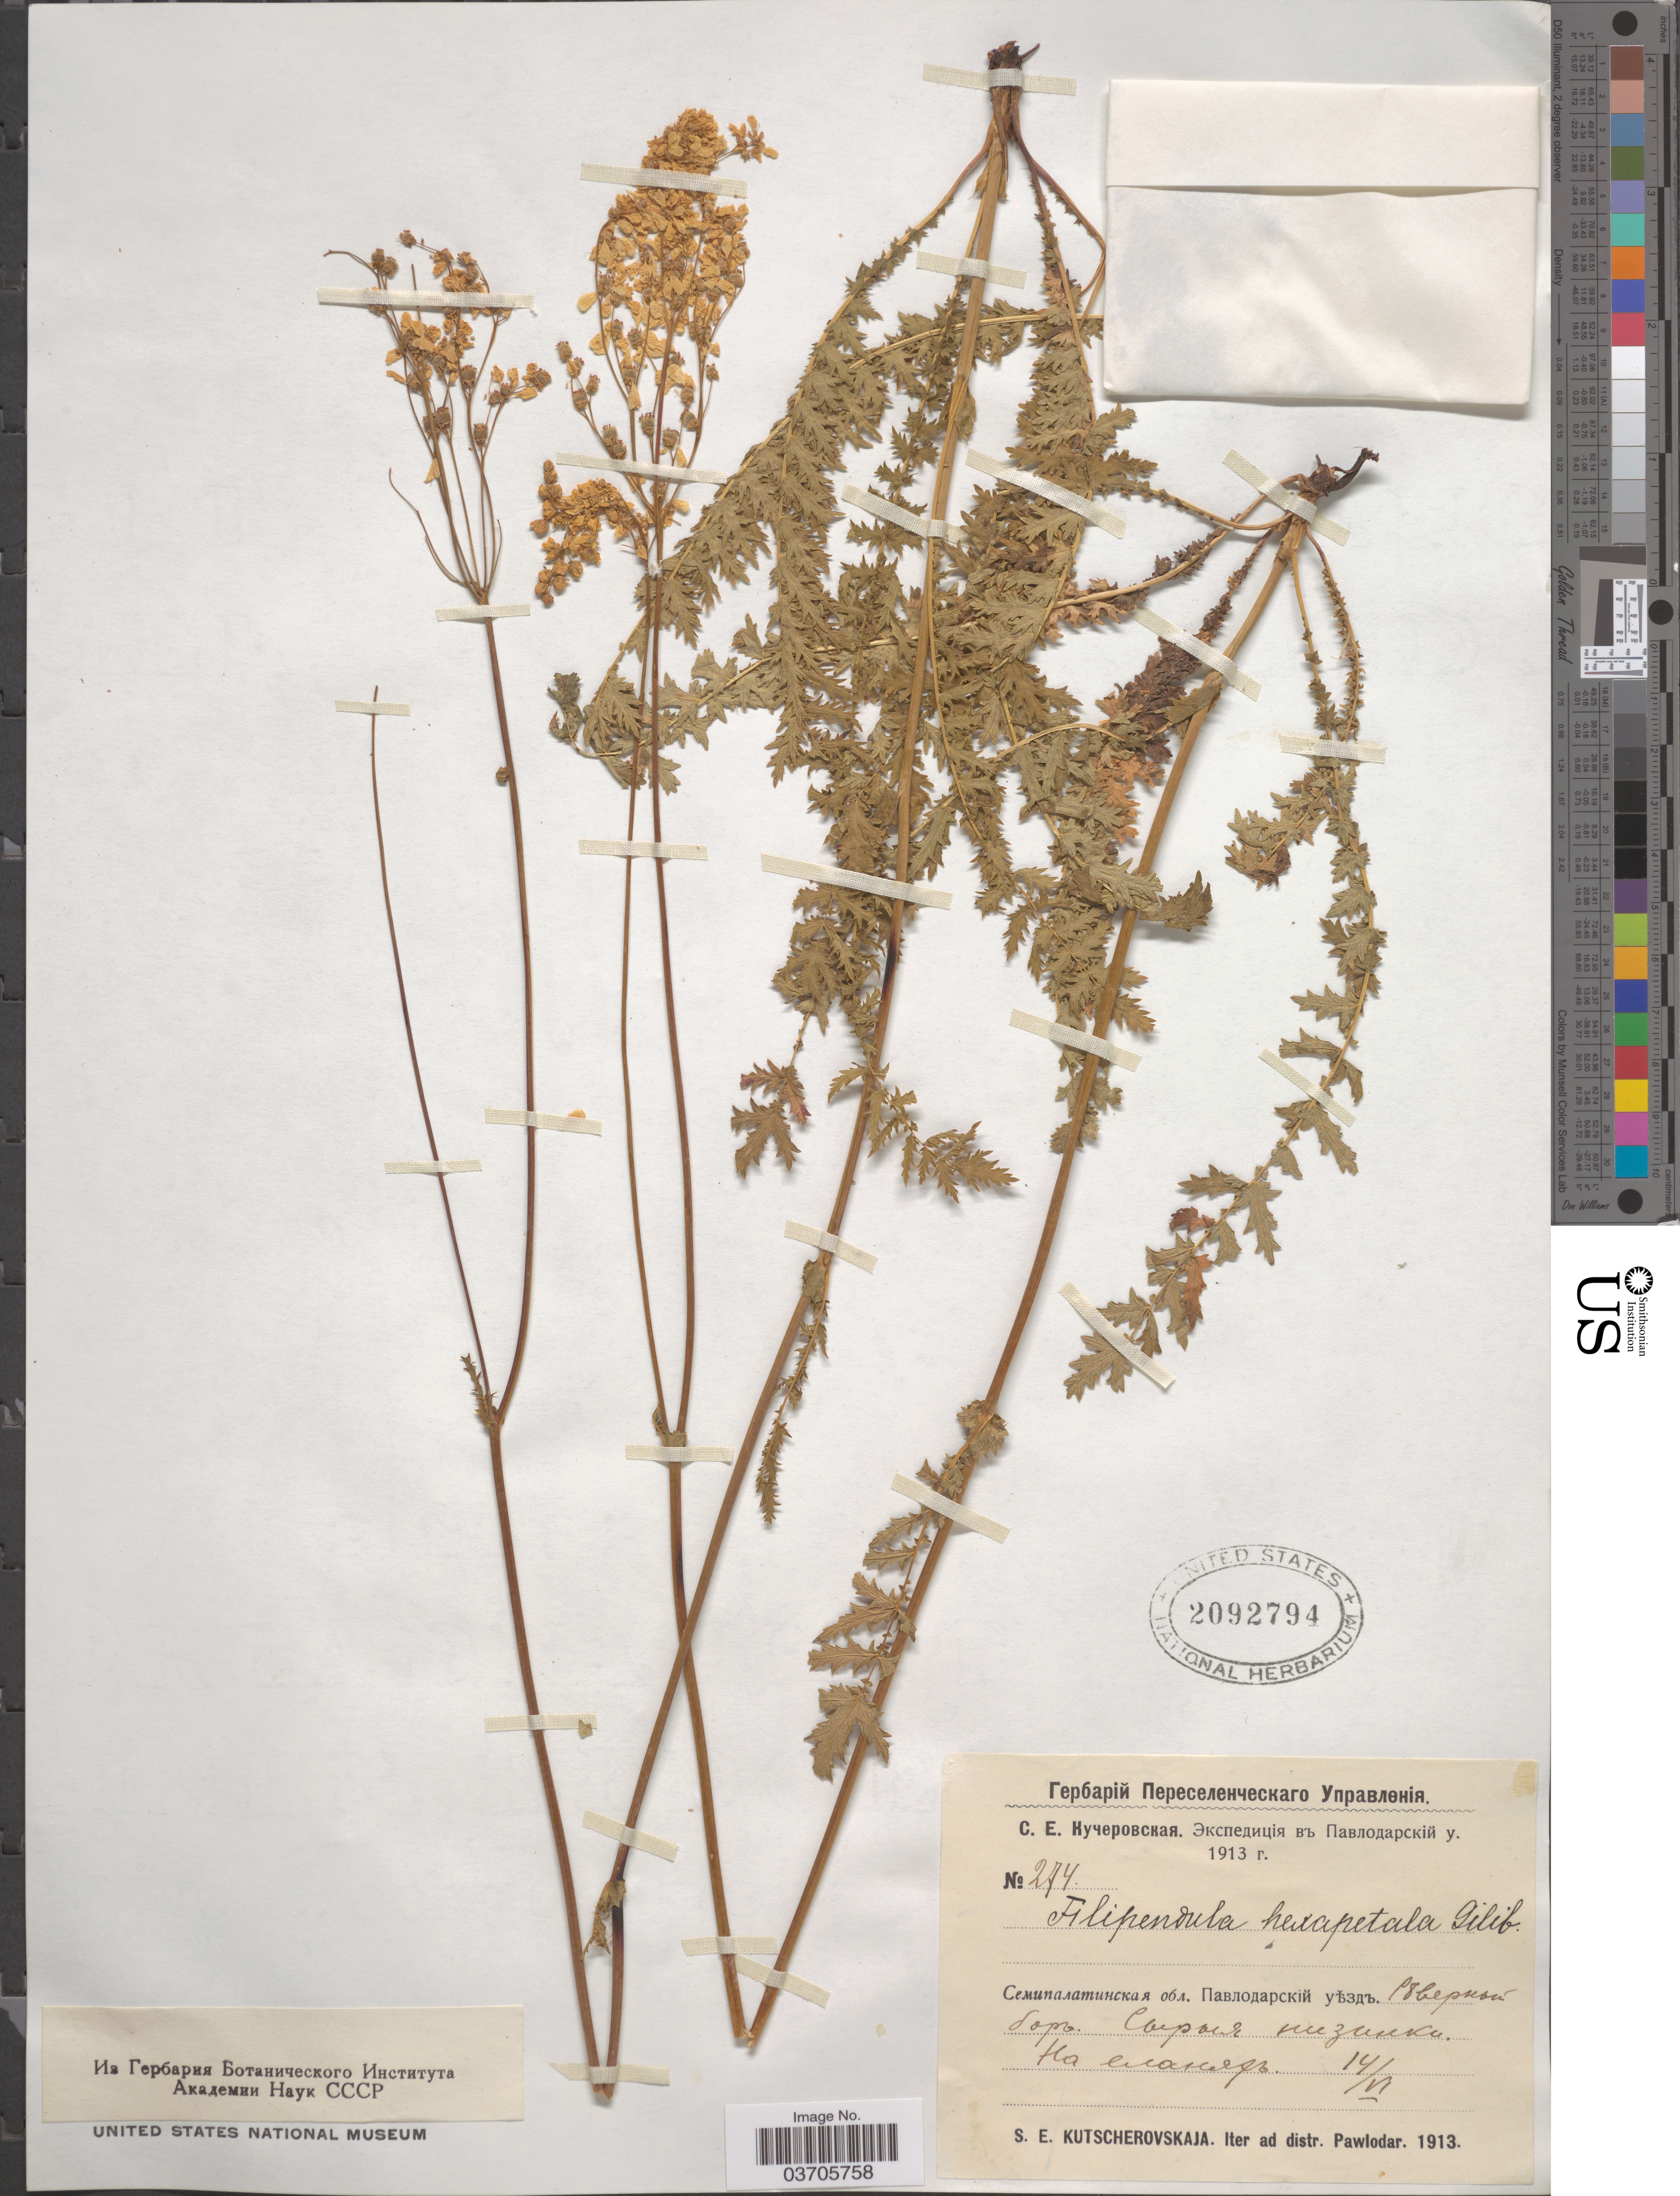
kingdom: Plantae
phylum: Tracheophyta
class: Magnoliopsida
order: Rosales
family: Rosaceae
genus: Filipendula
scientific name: Filipendula hexapetala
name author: Gilib.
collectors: S. Kutscherovskaja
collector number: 274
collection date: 1913-06-14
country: Kazakhstan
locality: X. Iter ad distr. Pawlodar.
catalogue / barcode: US 2092794